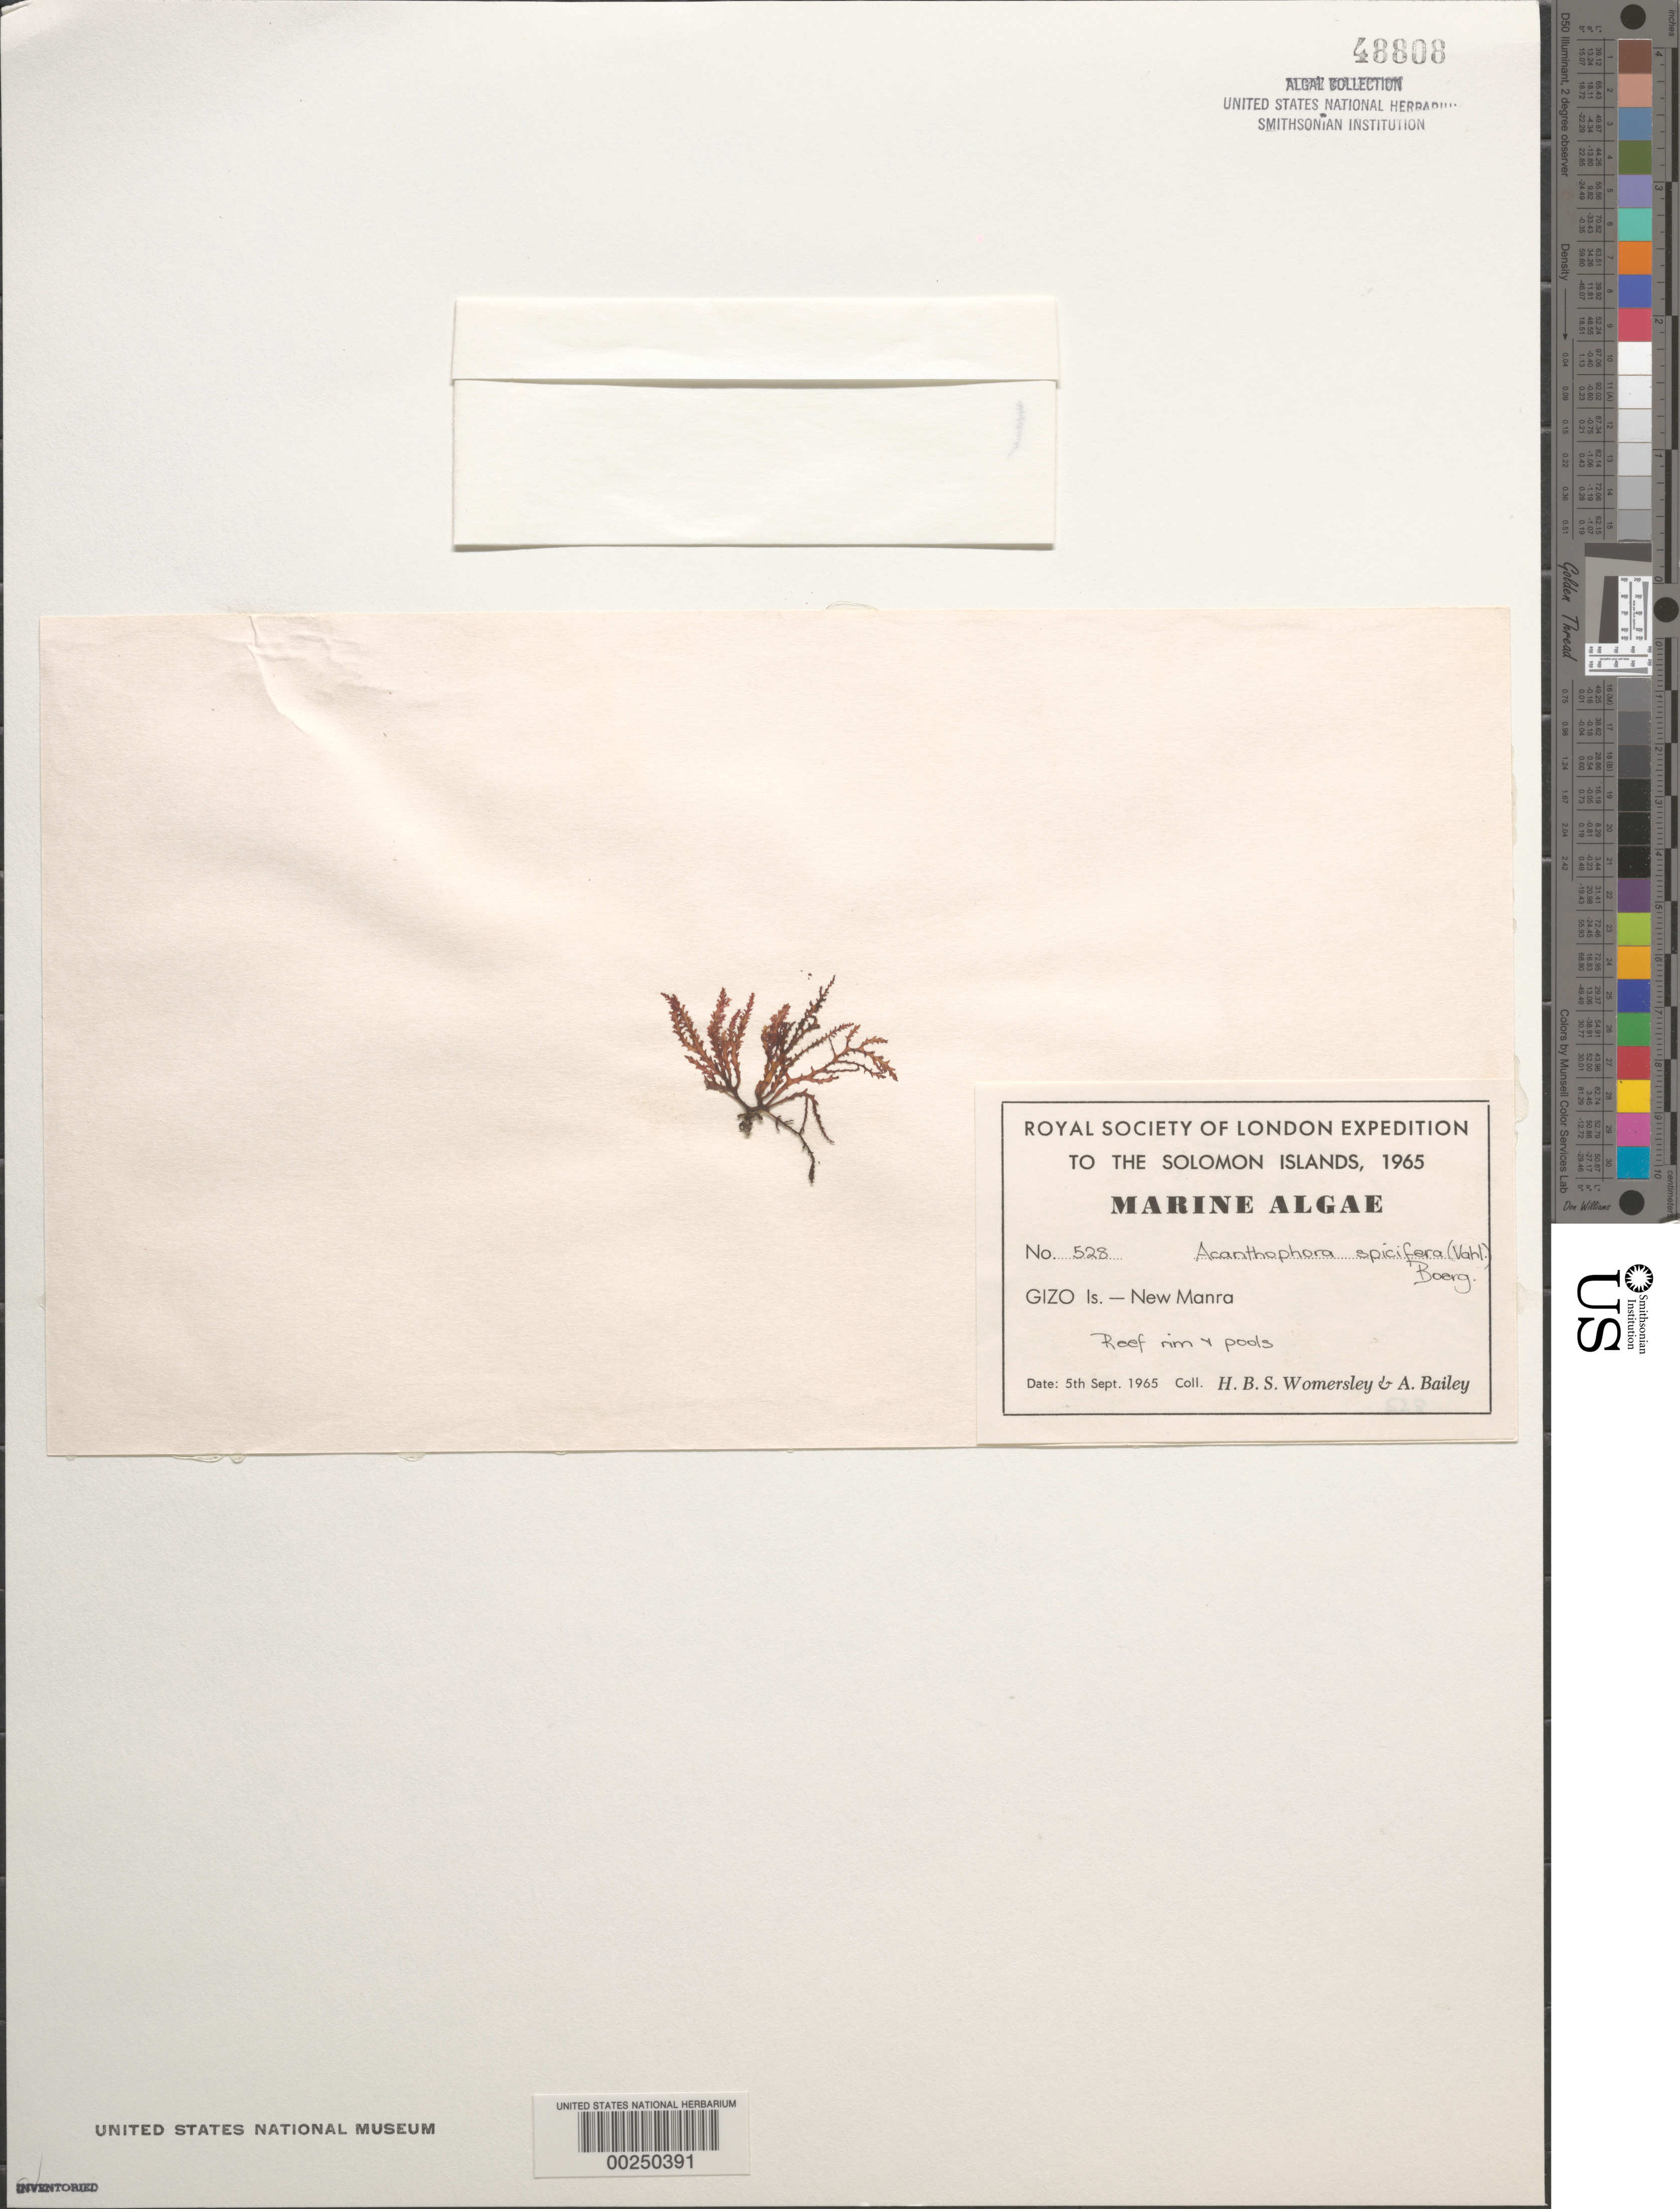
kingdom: Plantae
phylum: Rhodophyta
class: Florideophyceae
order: Ceramiales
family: Rhodomelaceae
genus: Acanthophora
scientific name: Acanthophora spicifera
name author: (Vahl) Børgesen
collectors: H. B. S. Womersley & A. Bailey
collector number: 528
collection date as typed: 05 Sep 1965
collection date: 1965-09-05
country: Solomon Islands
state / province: Western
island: Ghizo [Gizo]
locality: New Manra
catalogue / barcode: US 48808